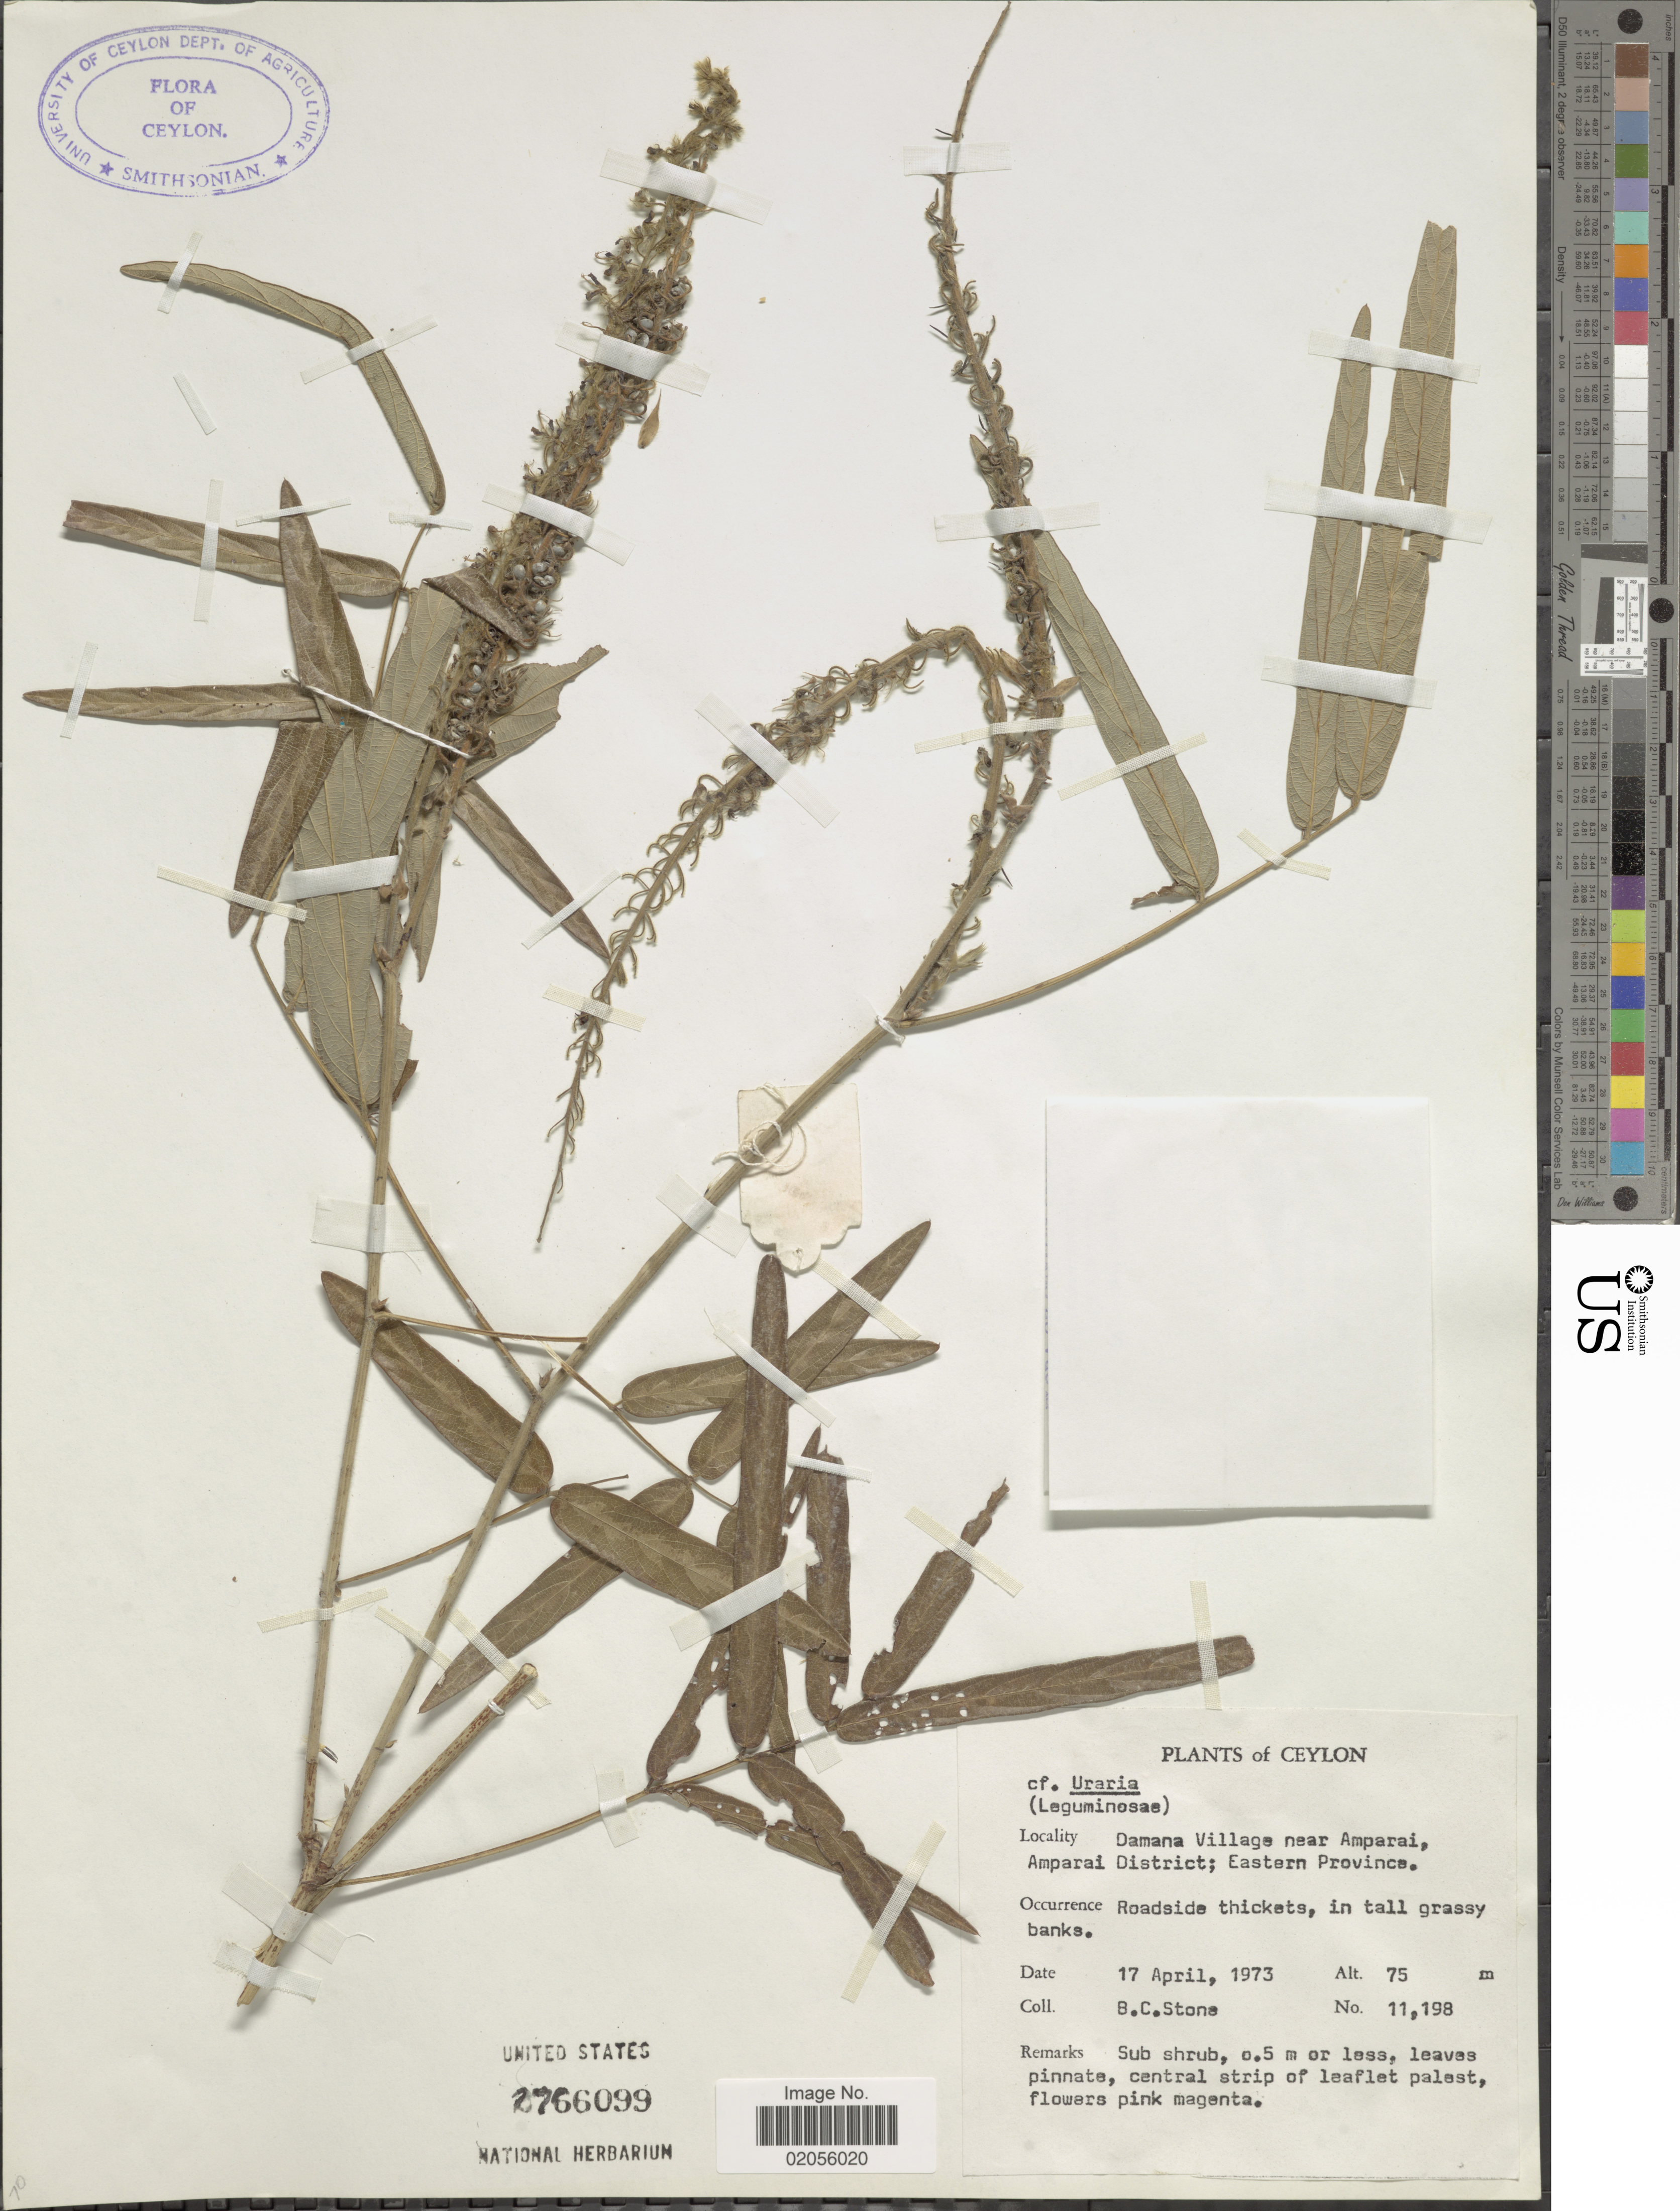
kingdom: Plantae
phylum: Tracheophyta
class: Magnoliopsida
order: Fabales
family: Fabaceae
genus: Uraria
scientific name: Uraria sp.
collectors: B. C. Stone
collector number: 11198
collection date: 1973-04-17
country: Sri Lanka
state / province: Eastern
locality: Ceylon. Damana Village near Amparai, Amparai District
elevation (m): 75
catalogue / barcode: US 2766099